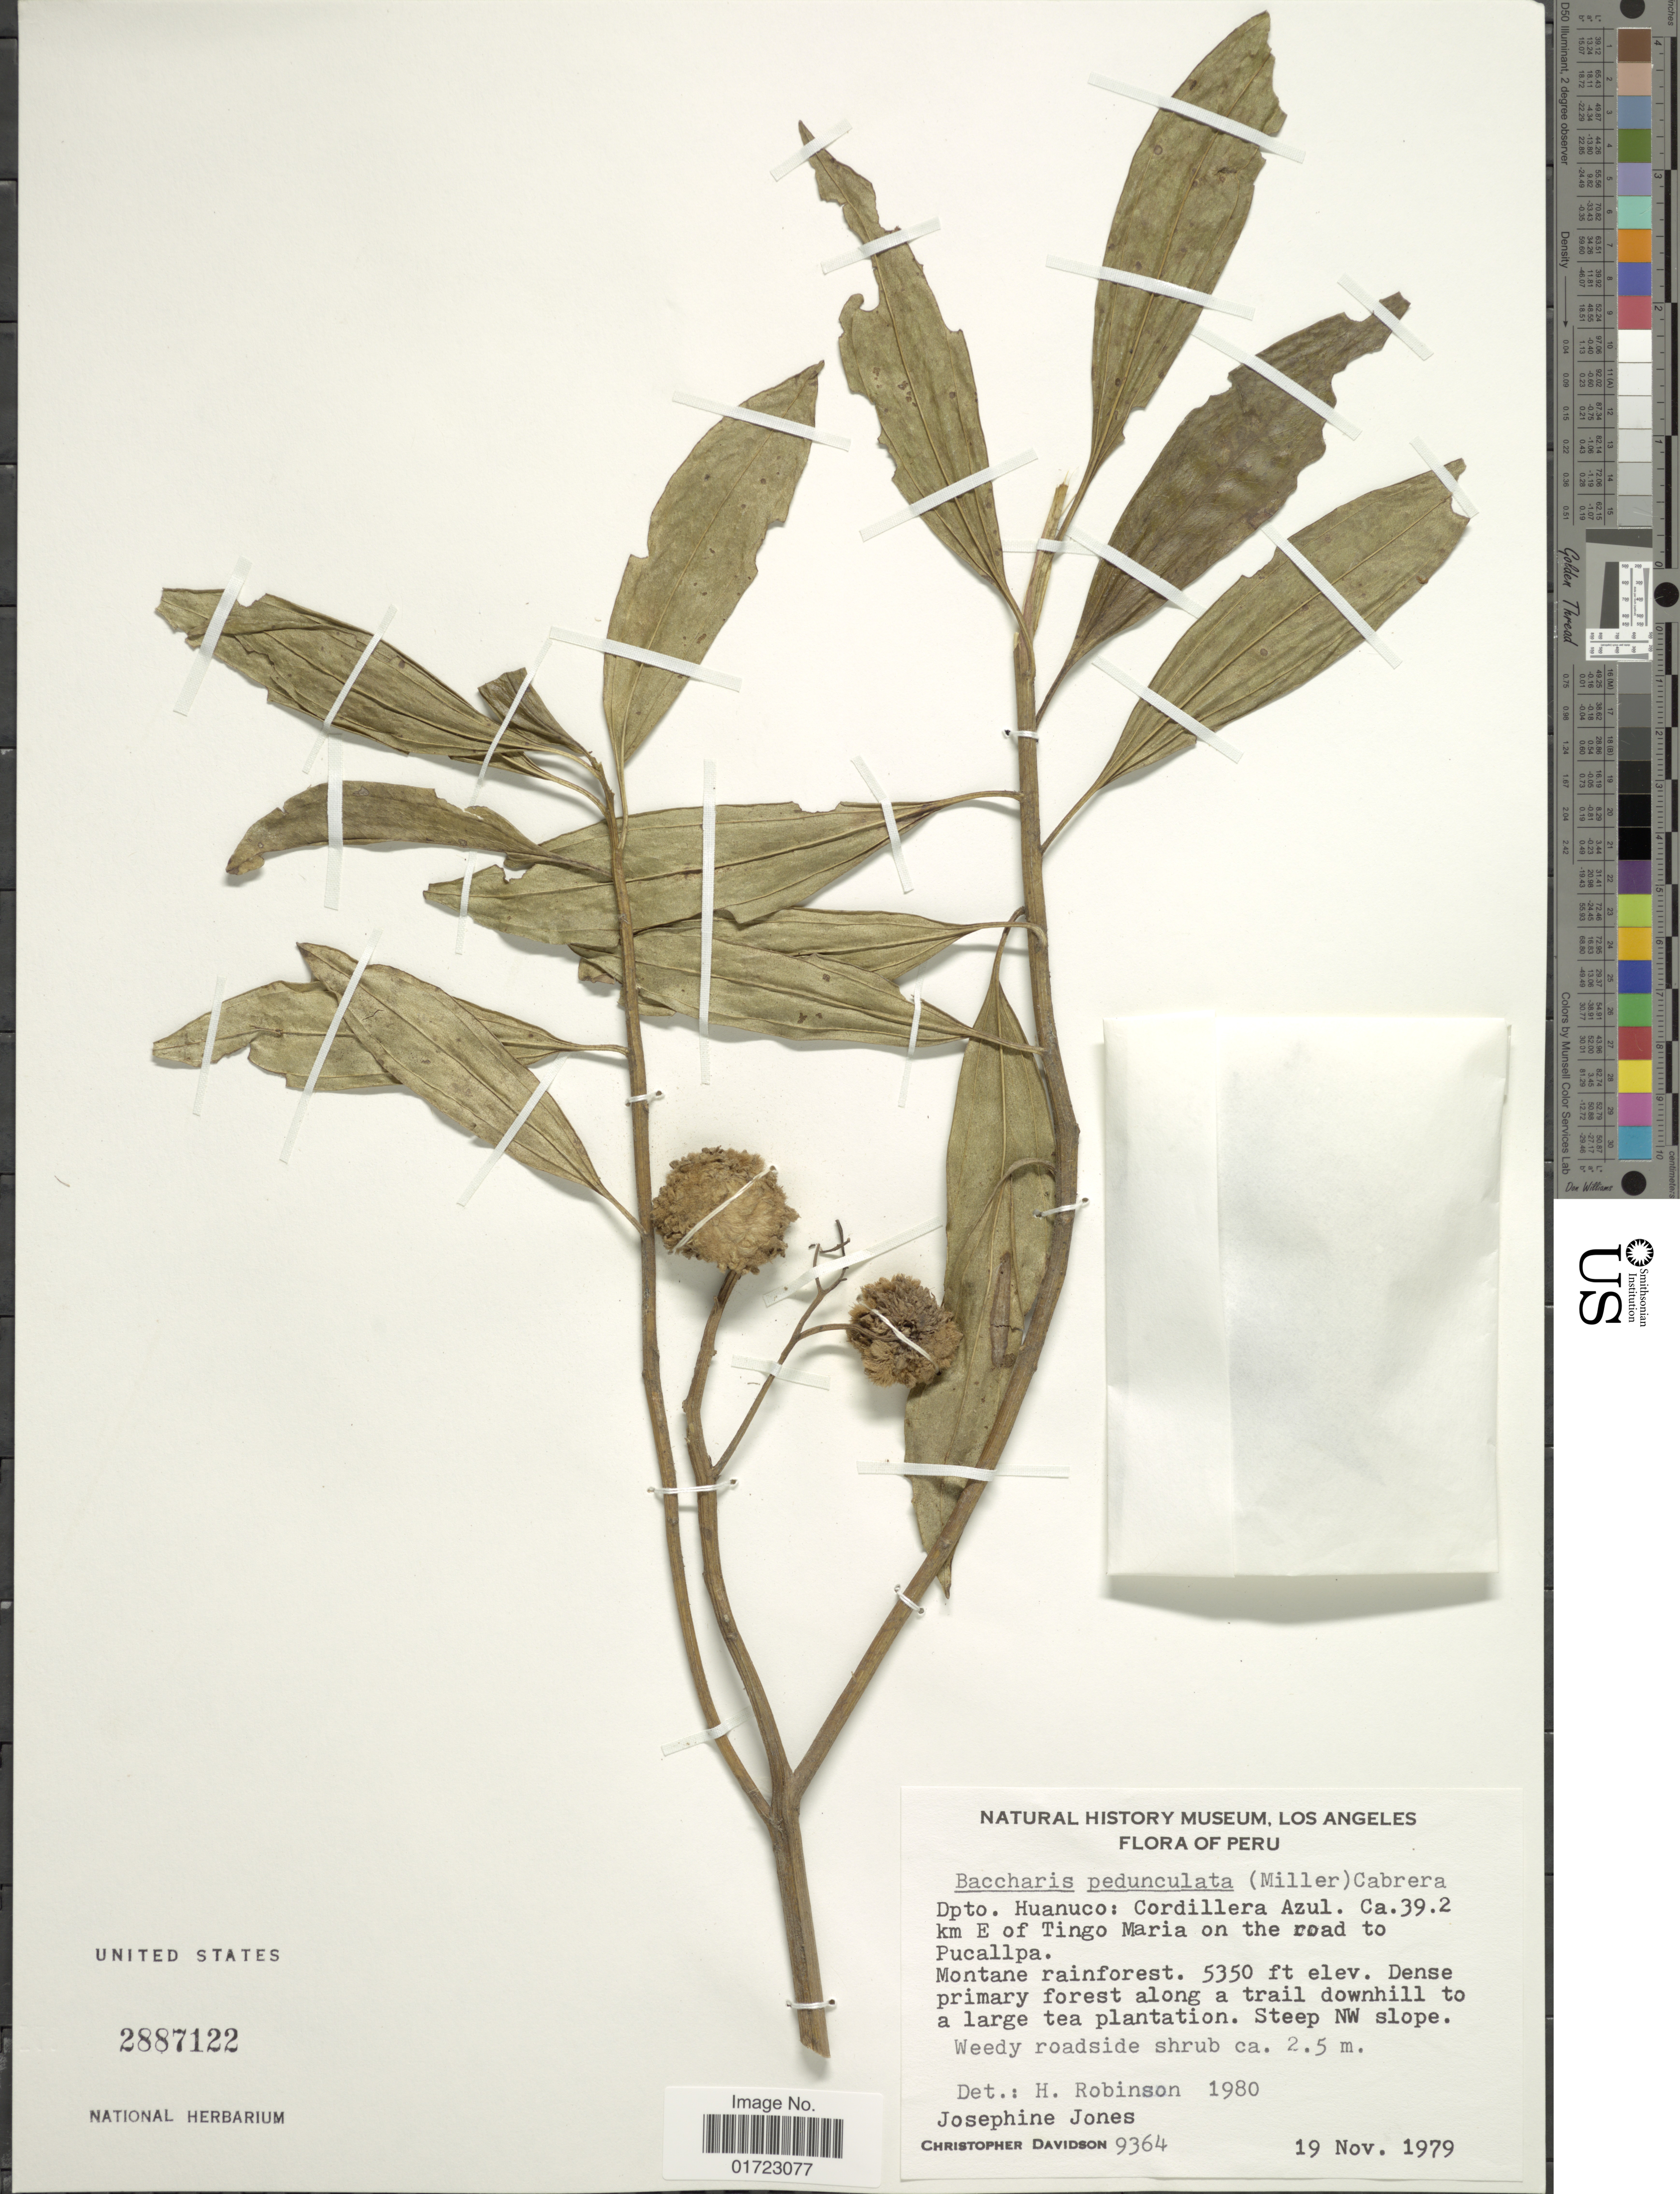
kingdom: Plantae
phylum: Tracheophyta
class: Magnoliopsida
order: Asterales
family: Asteraceae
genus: Baccharis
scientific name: Baccharis pedunculata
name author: (Mill.) Cabrera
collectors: J. Jones & C. Davidson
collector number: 9364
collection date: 1979-11-19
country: Peru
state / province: Huánuco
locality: Cordillera Azul. ca. 39.2 km E f Tingo Maria on the road to Pucallpa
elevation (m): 1631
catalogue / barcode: US 2887122